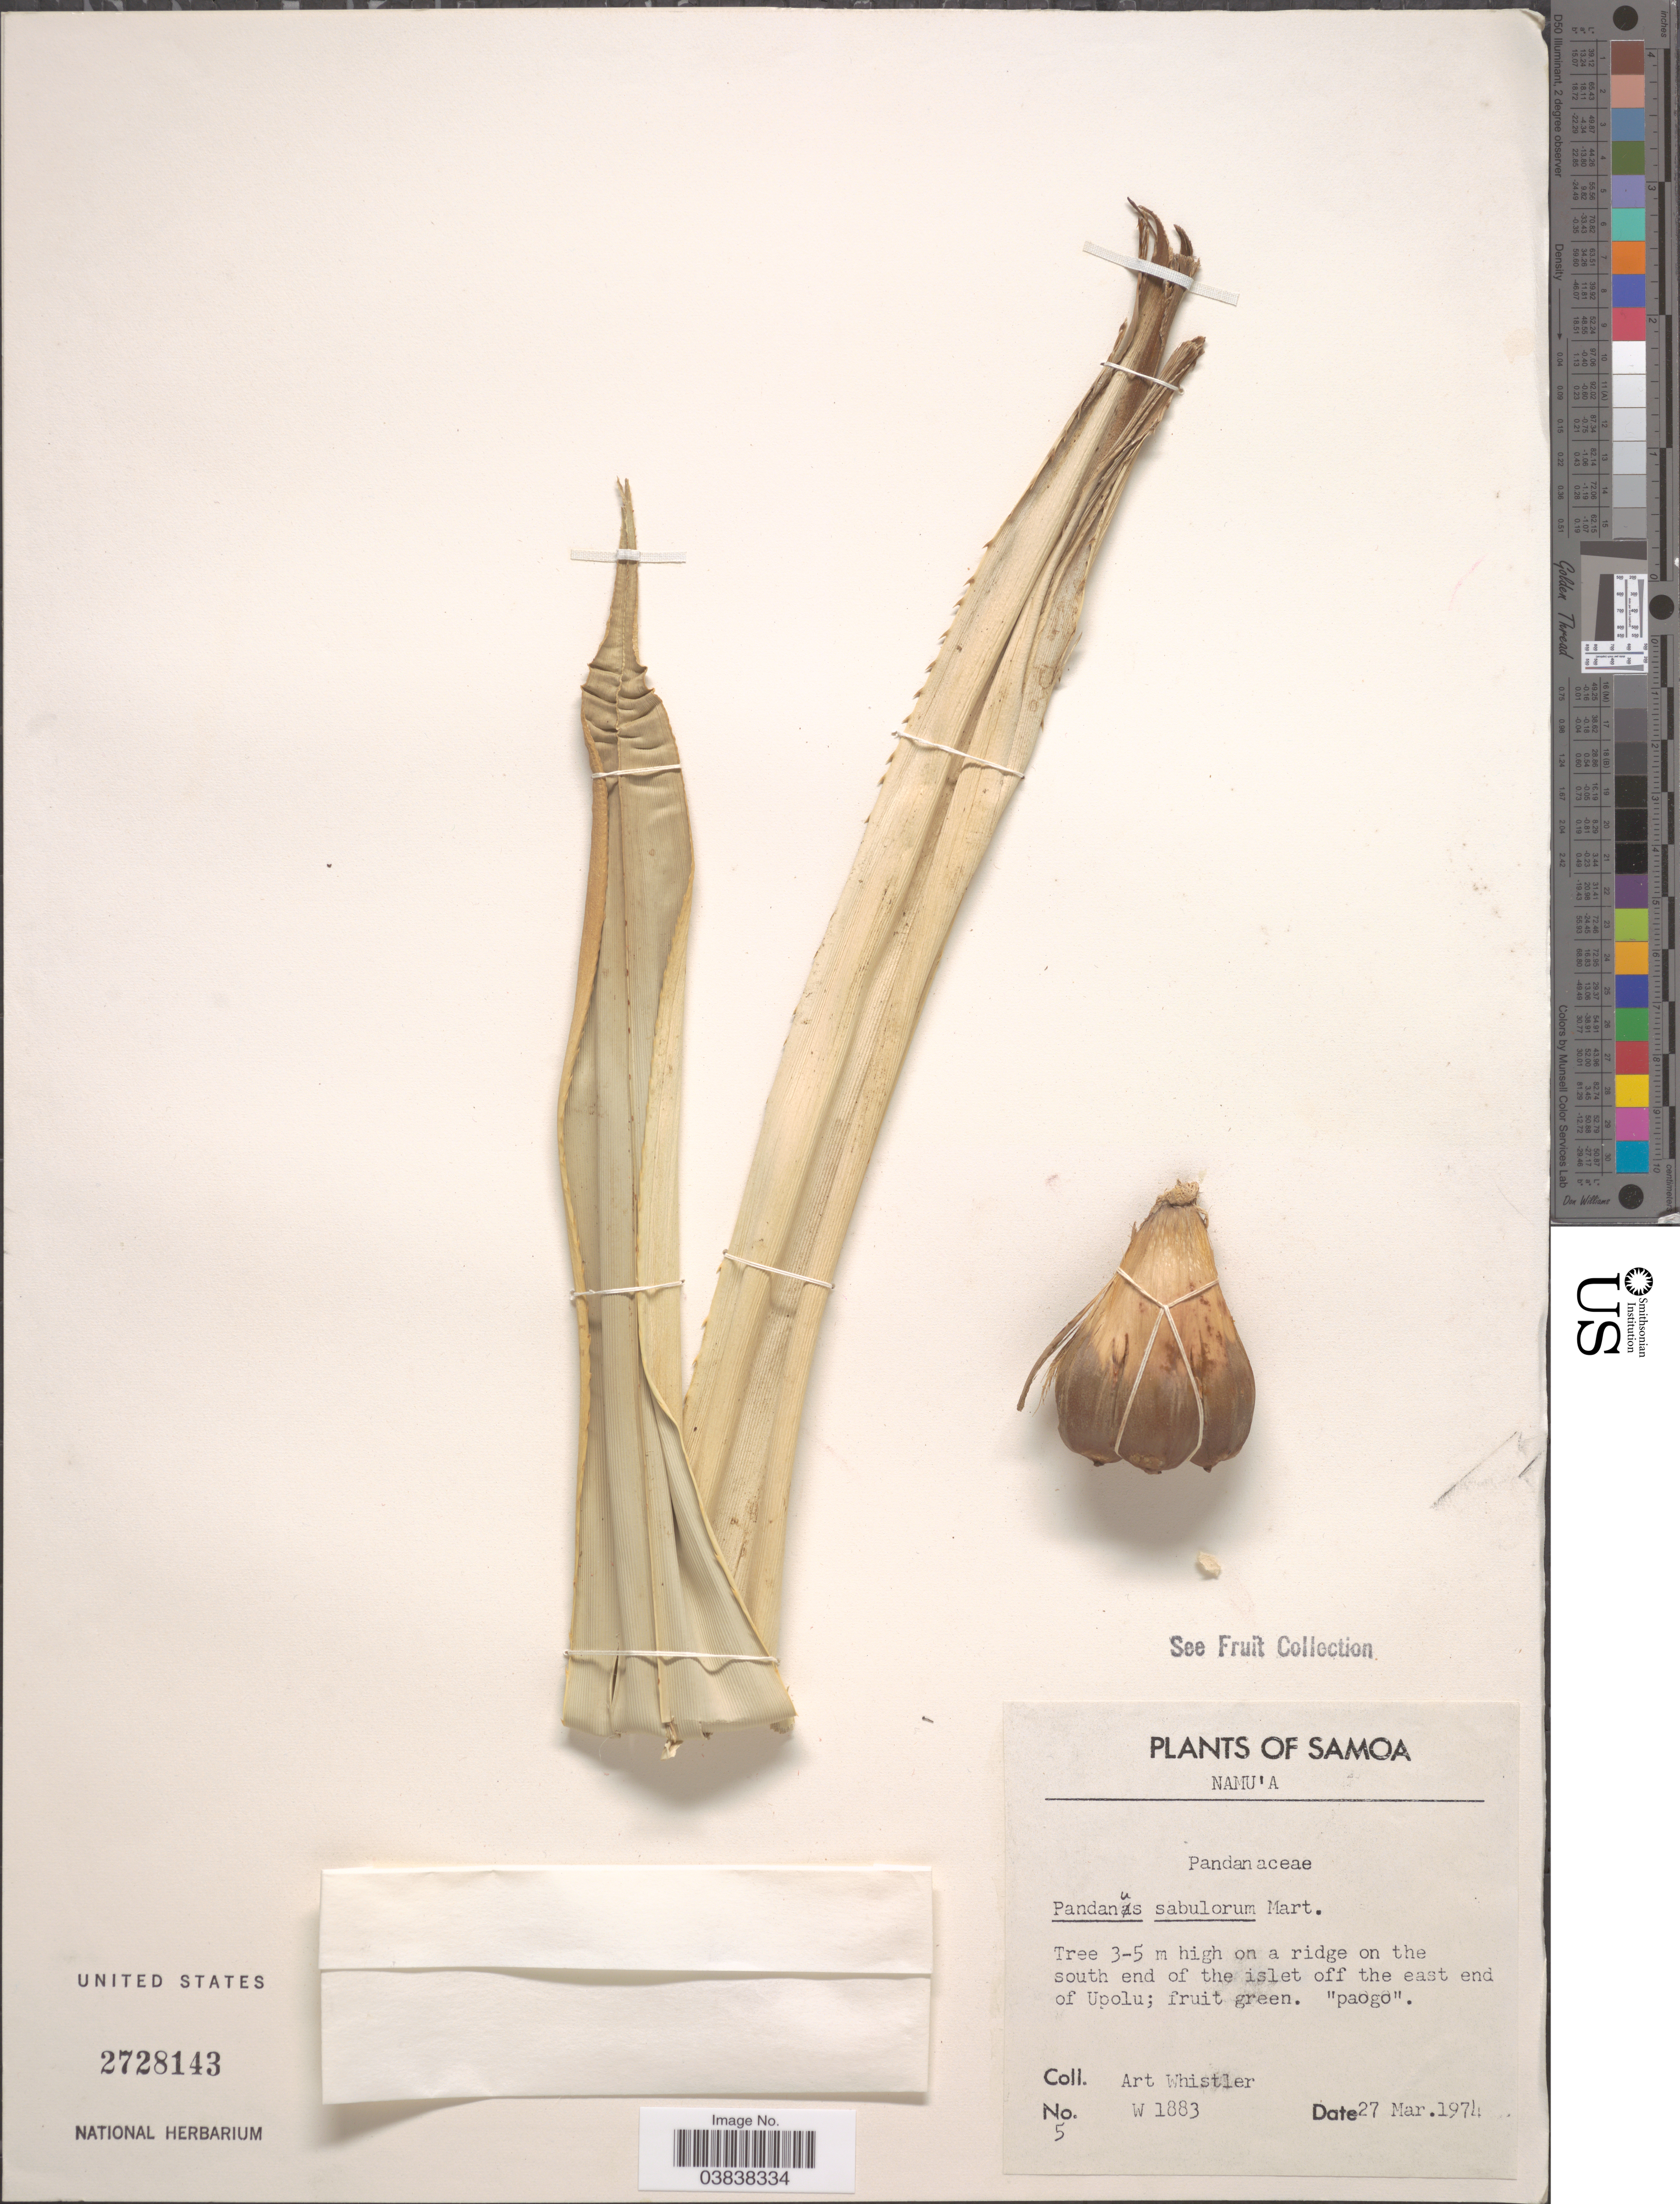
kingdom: Plantae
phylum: Tracheophyta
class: Liliopsida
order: Pandanales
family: Pandanaceae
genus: Pandanus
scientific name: Pandanus subulorum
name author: Martelli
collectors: A. Whistler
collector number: W1883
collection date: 1974-03-27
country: Samoa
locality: Samoa. Namu'a. On a ridge on the south end of the islet off the east end of Upolu.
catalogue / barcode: US 2728143